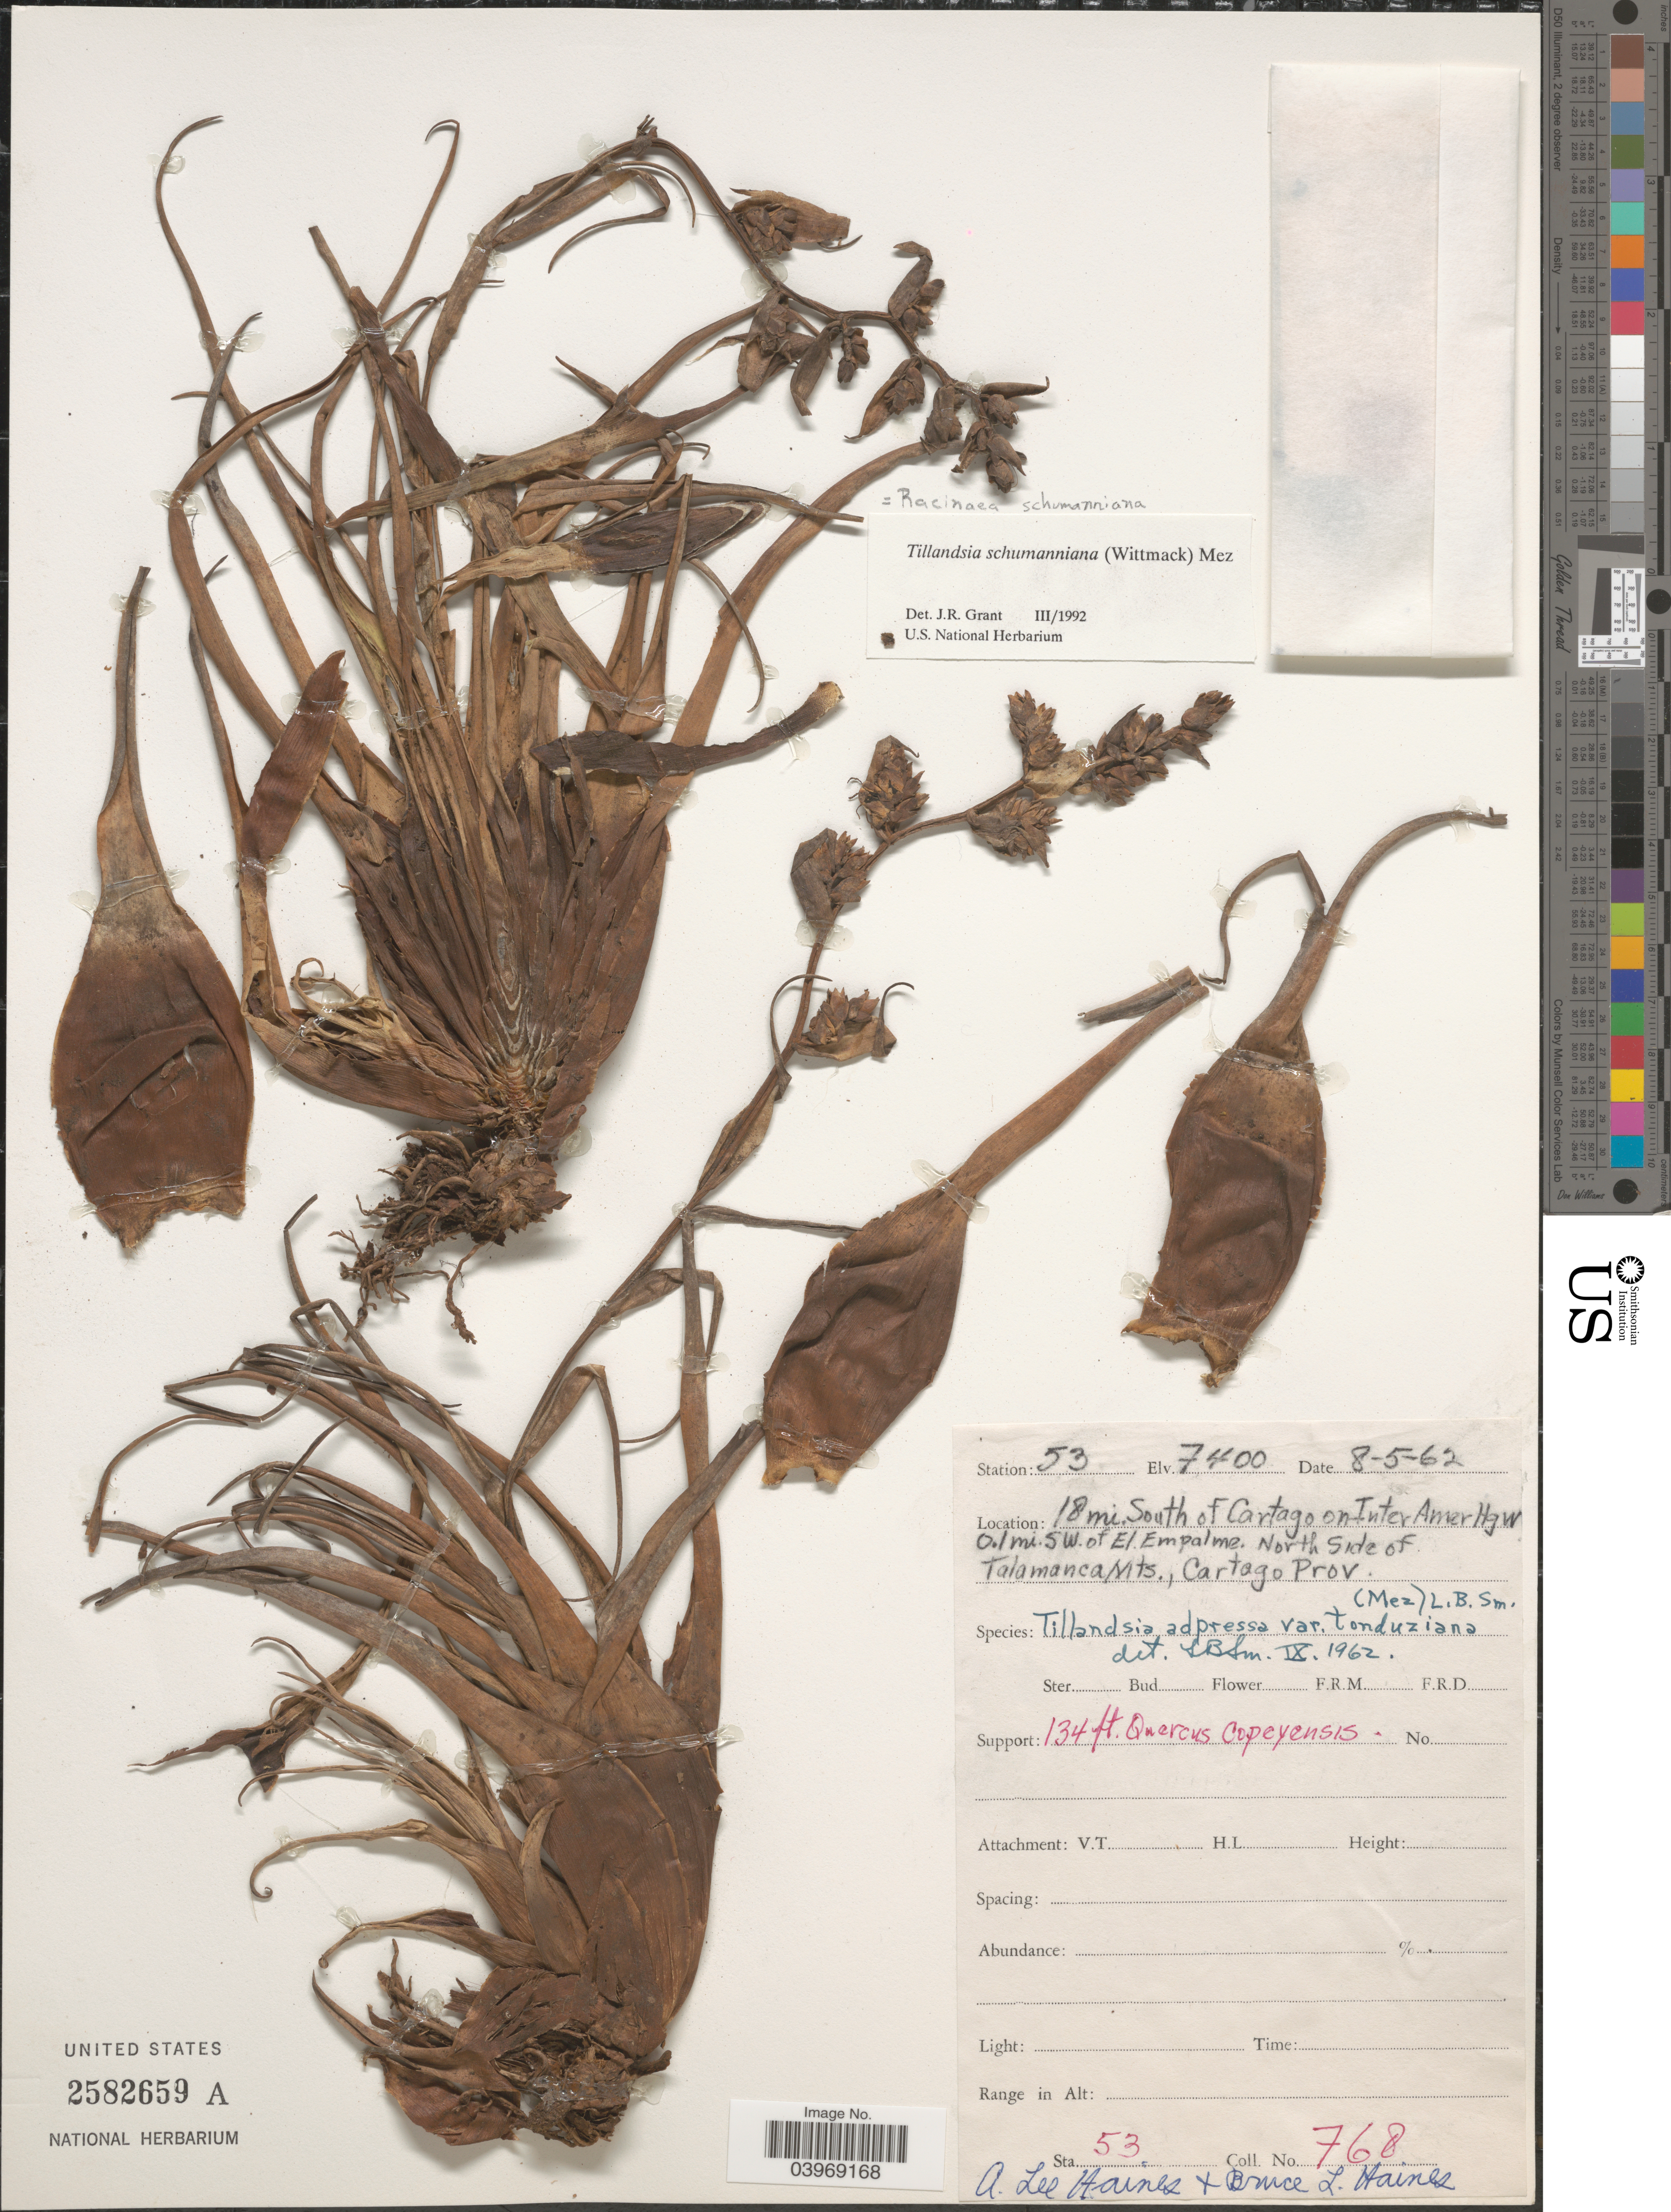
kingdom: Plantae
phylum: Tracheophyta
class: Liliopsida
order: Poales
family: Bromeliaceae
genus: Racinaea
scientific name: Racinaea schumanniana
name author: (Wittm.) J.R. Grant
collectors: A. L. Haines & B. L. Haines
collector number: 768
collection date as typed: Transcribed d/m/y: 8/5/62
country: Costa Rica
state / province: Cartago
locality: Station 53. 18 mi. South of Cartago on Inter Amer. Hgw. 0.1 mi. SW of El Empalme. North side of Talamanca Mts.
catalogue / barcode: US 2582659A